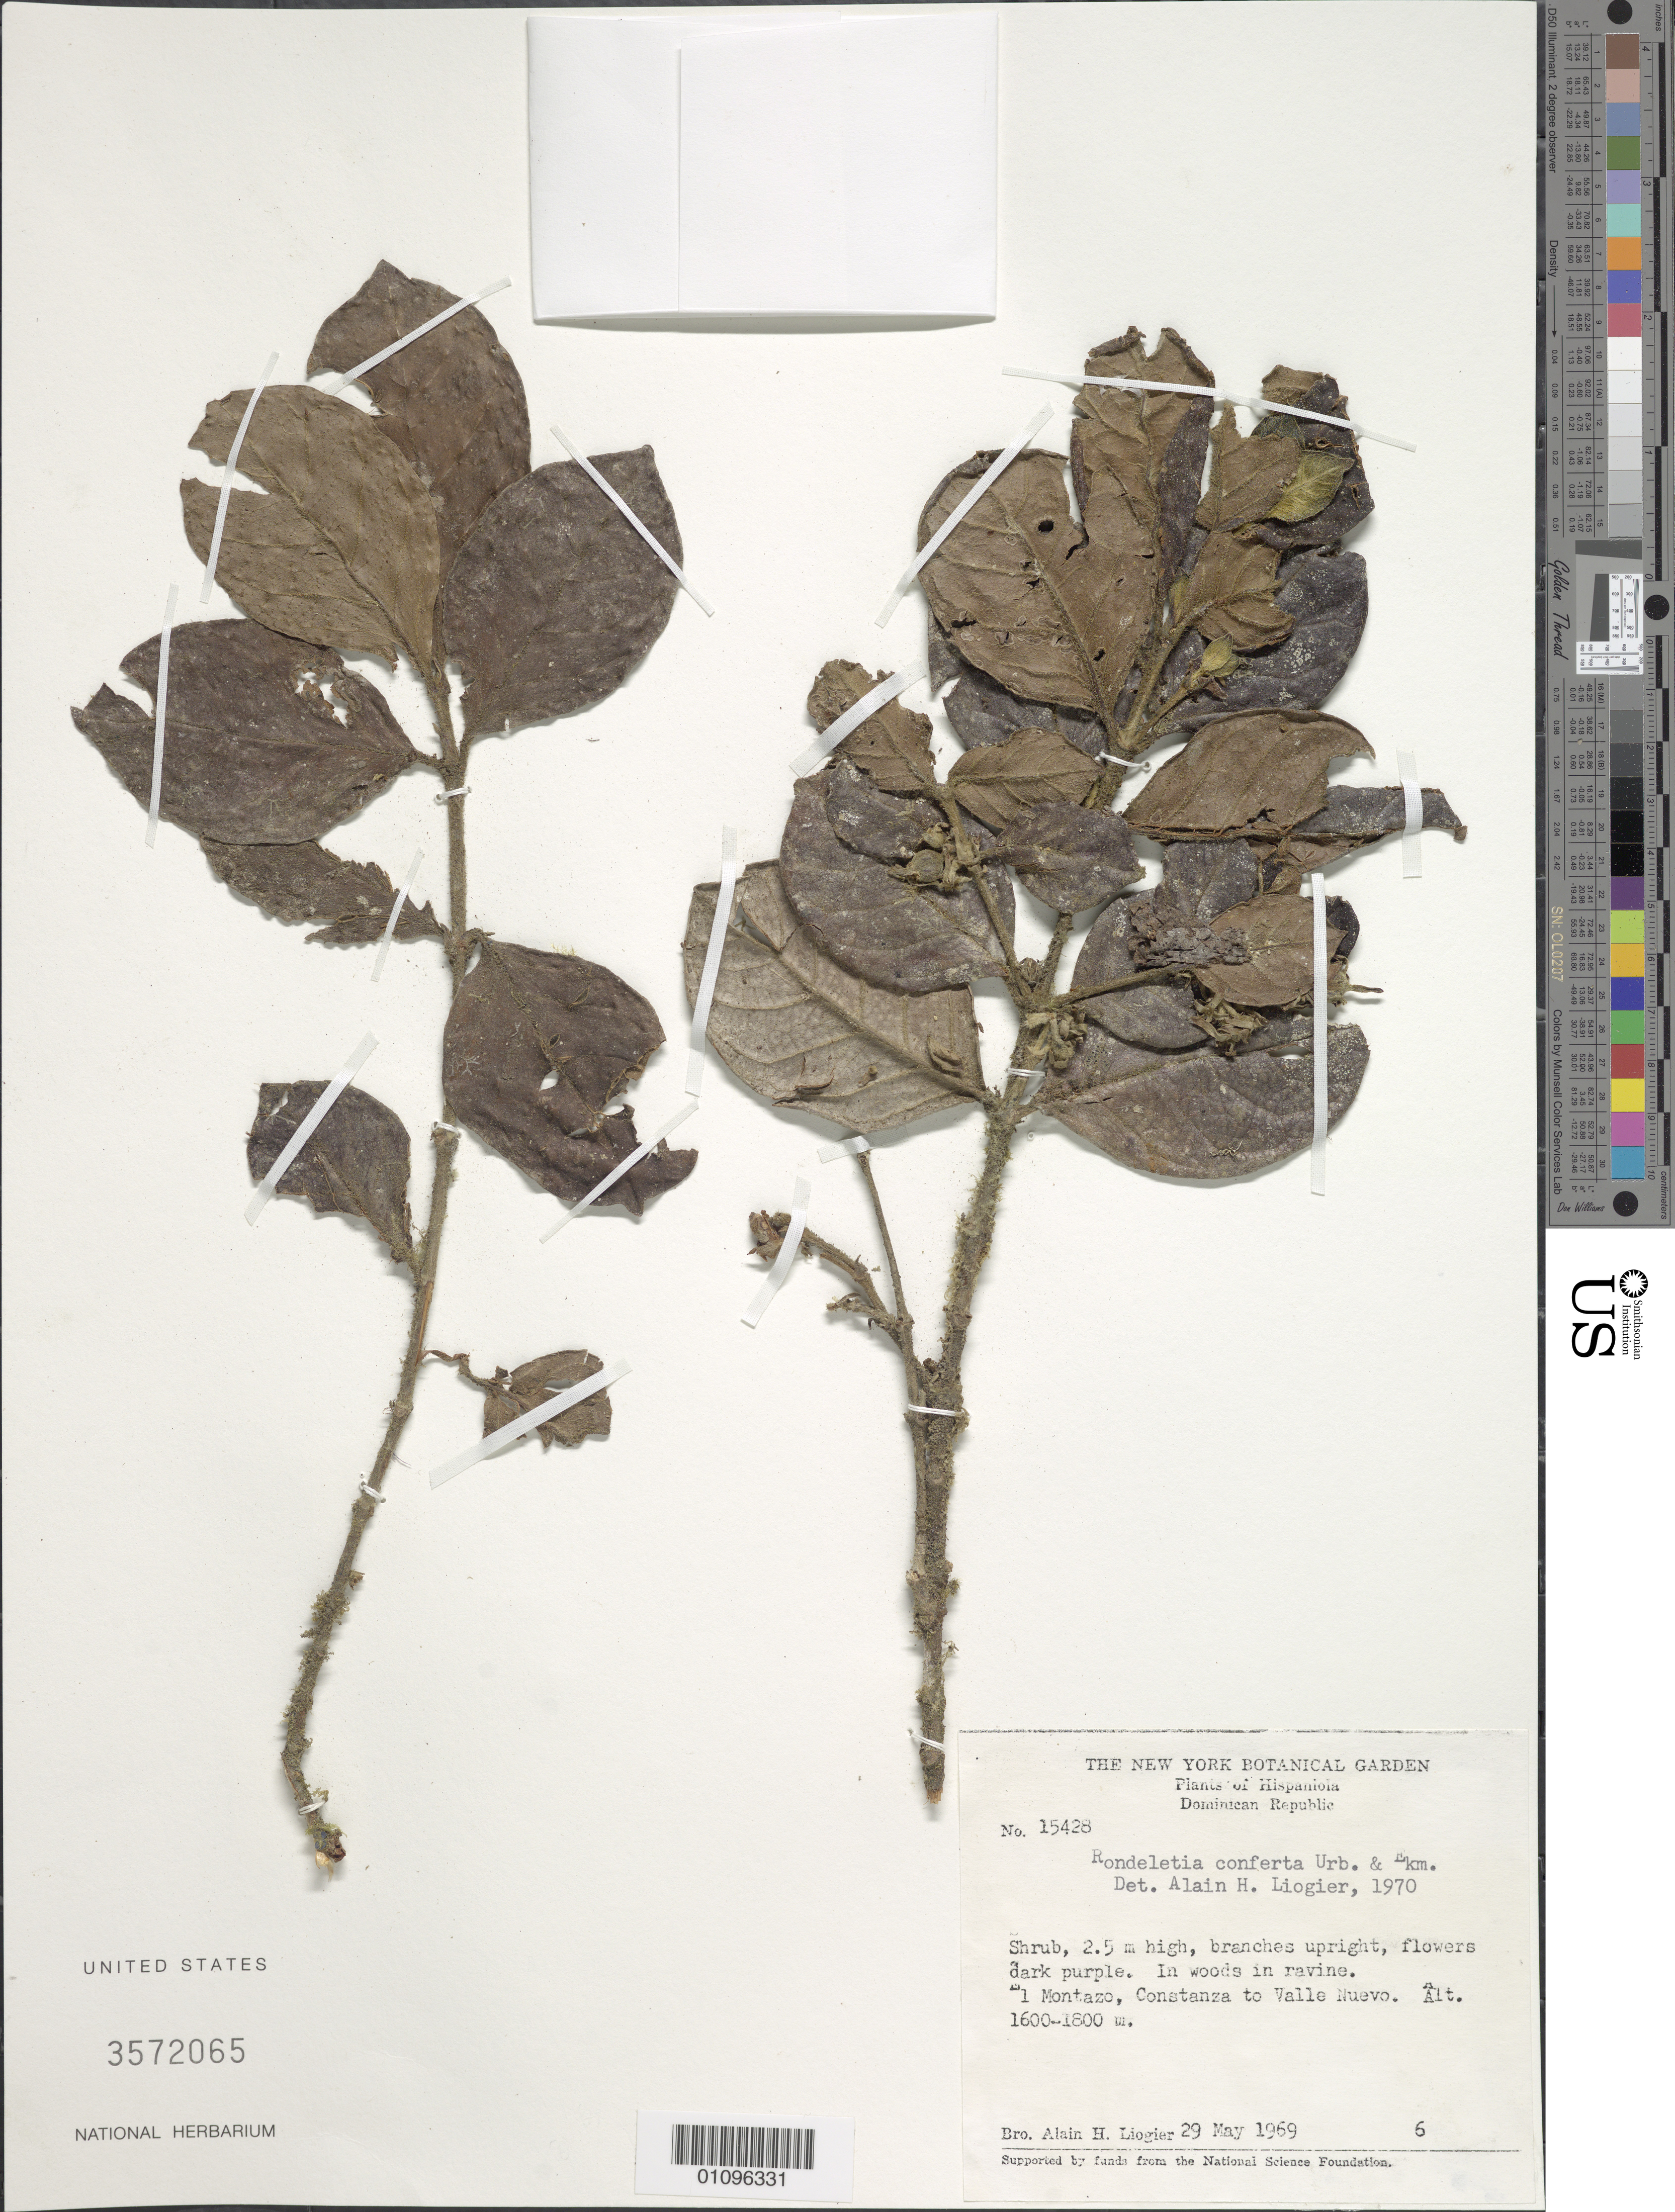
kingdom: Plantae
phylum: Tracheophyta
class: Magnoliopsida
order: Gentianales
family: Rubiaceae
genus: Rondeletia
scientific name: Rondeletia conferta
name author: Urb. & Ekman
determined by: Liogier, Alain H.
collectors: A. H. Liogier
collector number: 15428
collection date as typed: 29 May 1969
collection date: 1969-05-29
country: Dominican Republic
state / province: La Vega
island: Hispaniola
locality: El Montazo, Constanza to Valle Nuevo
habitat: In woods in ravine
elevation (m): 1600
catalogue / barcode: US 3572065